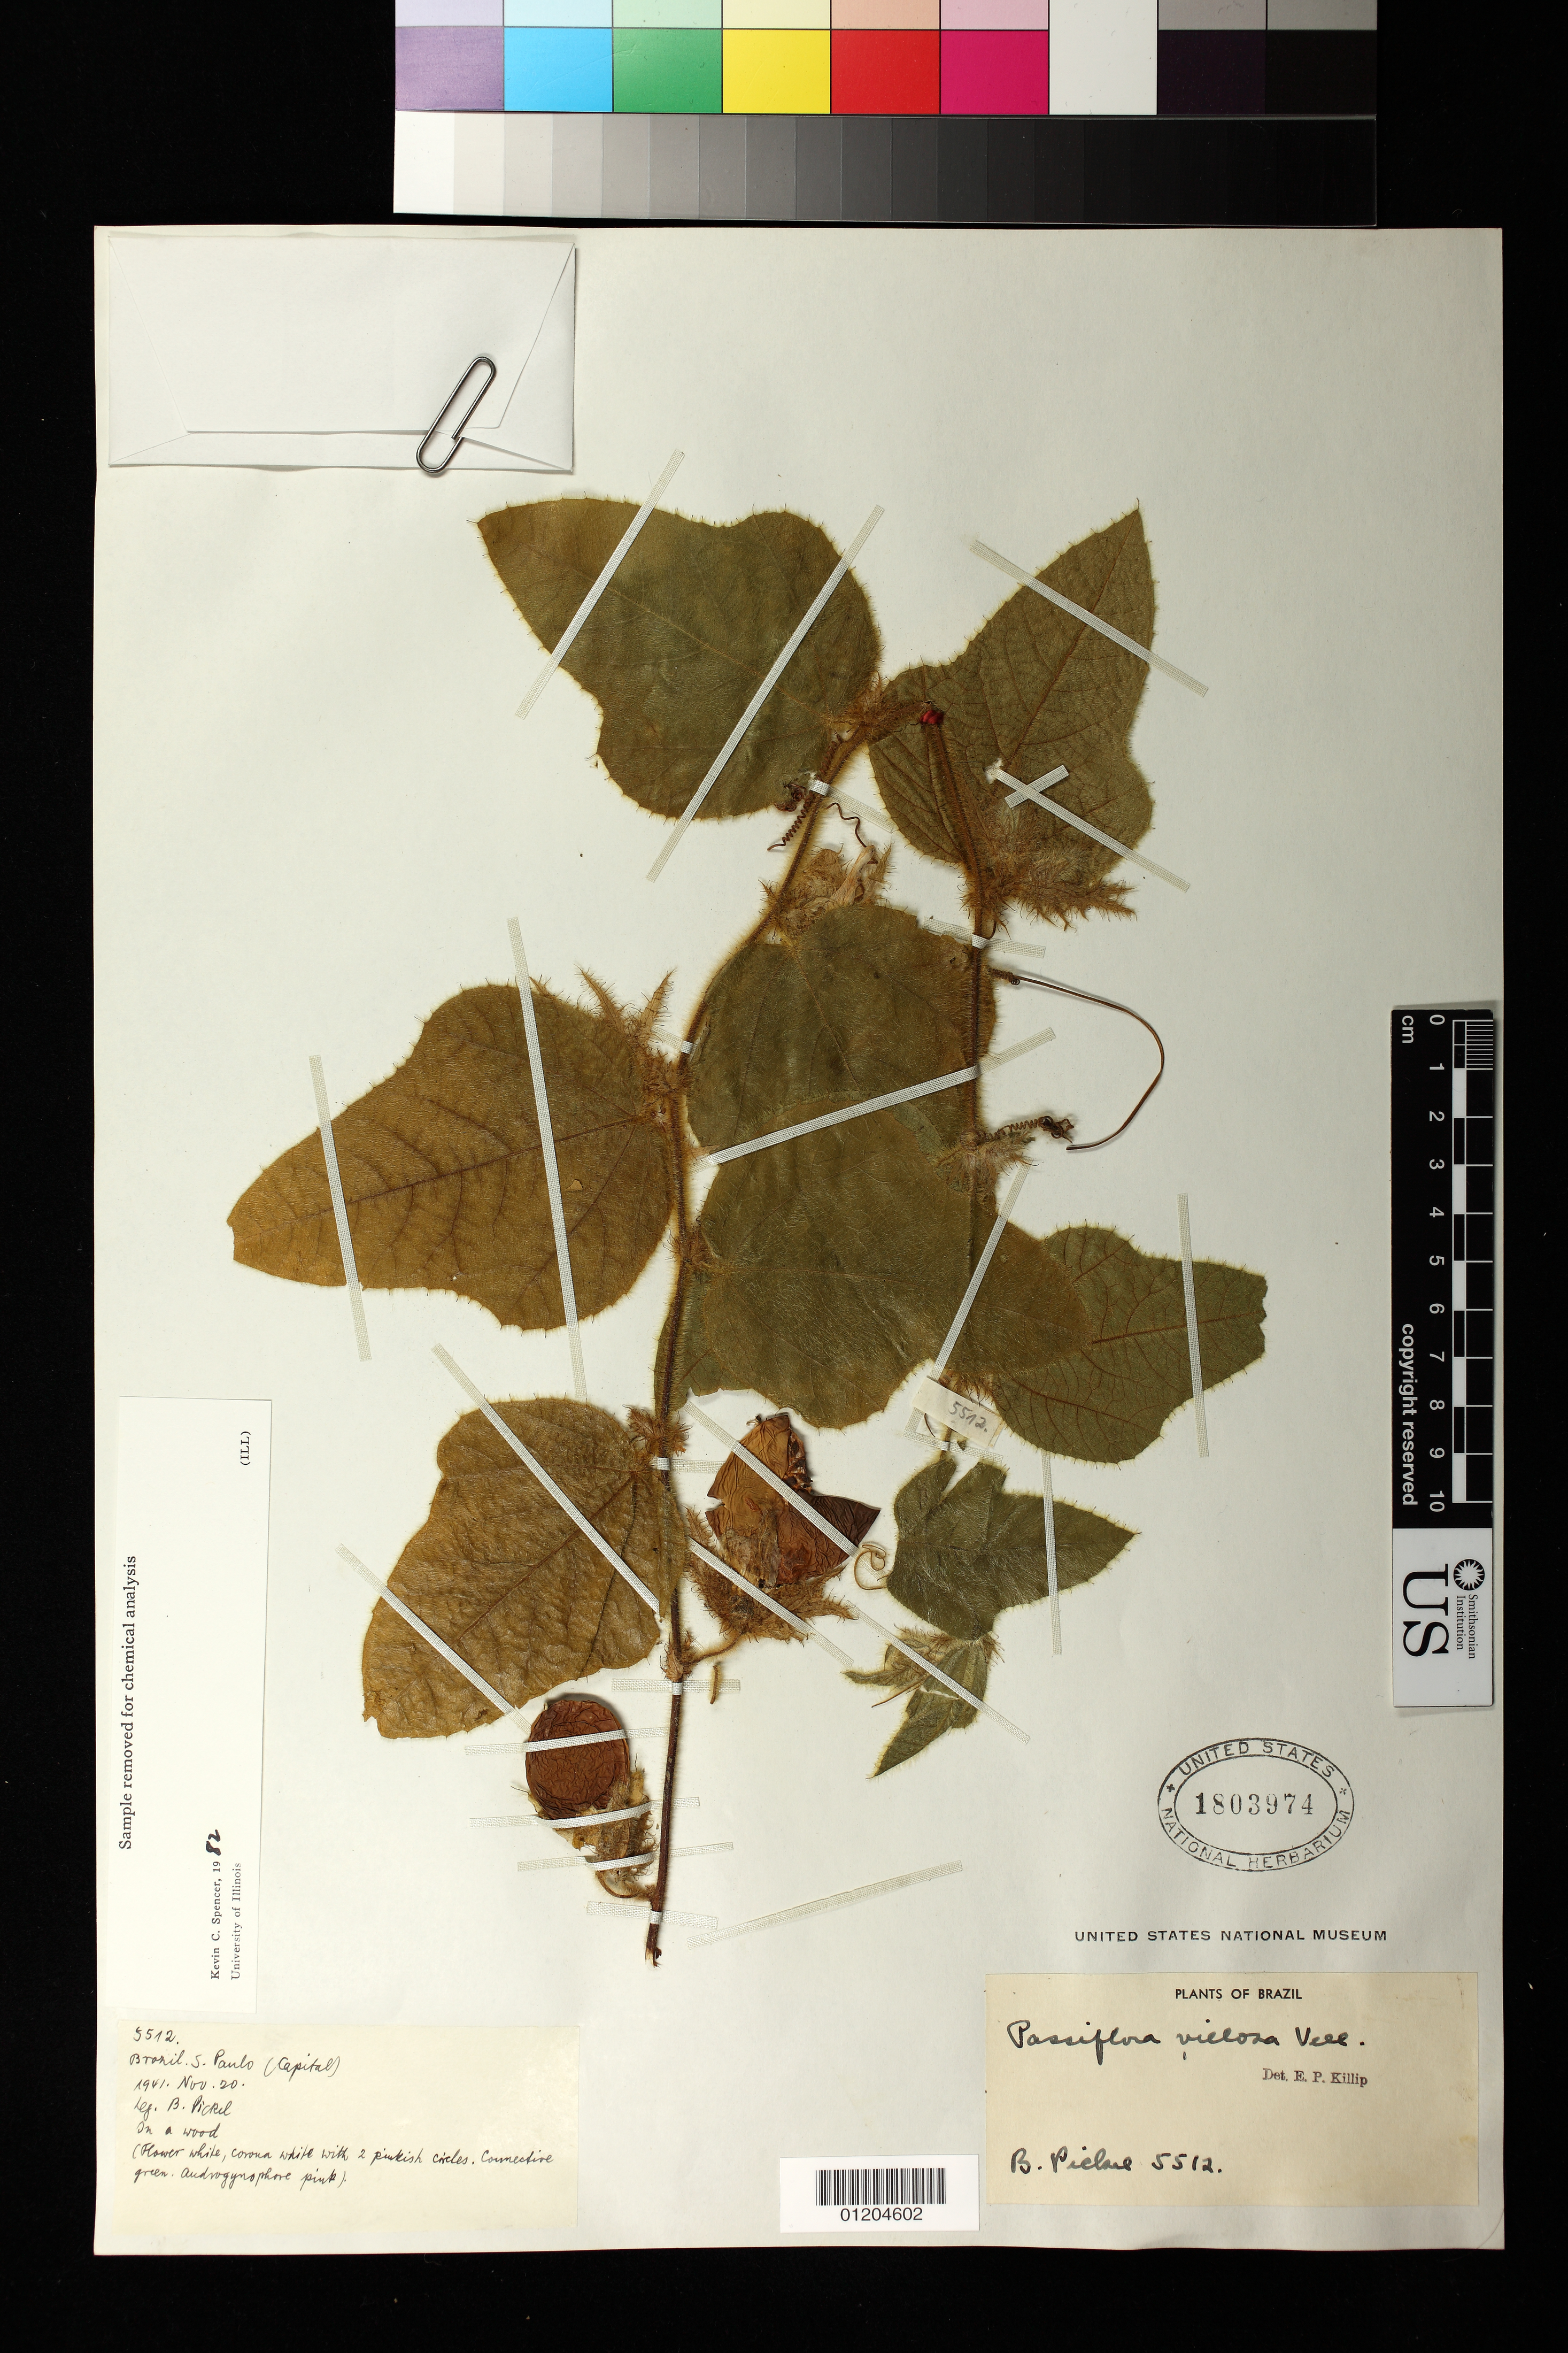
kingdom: Plantae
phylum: Tracheophyta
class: Magnoliopsida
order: Malpighiales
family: Passifloraceae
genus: Passiflora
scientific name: Passiflora villosa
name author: Vell.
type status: Epitype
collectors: B. J. Pickel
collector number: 5512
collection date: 1941-11-20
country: Brazil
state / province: São Paulo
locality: S. Paulo (Capital)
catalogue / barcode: US 1803974